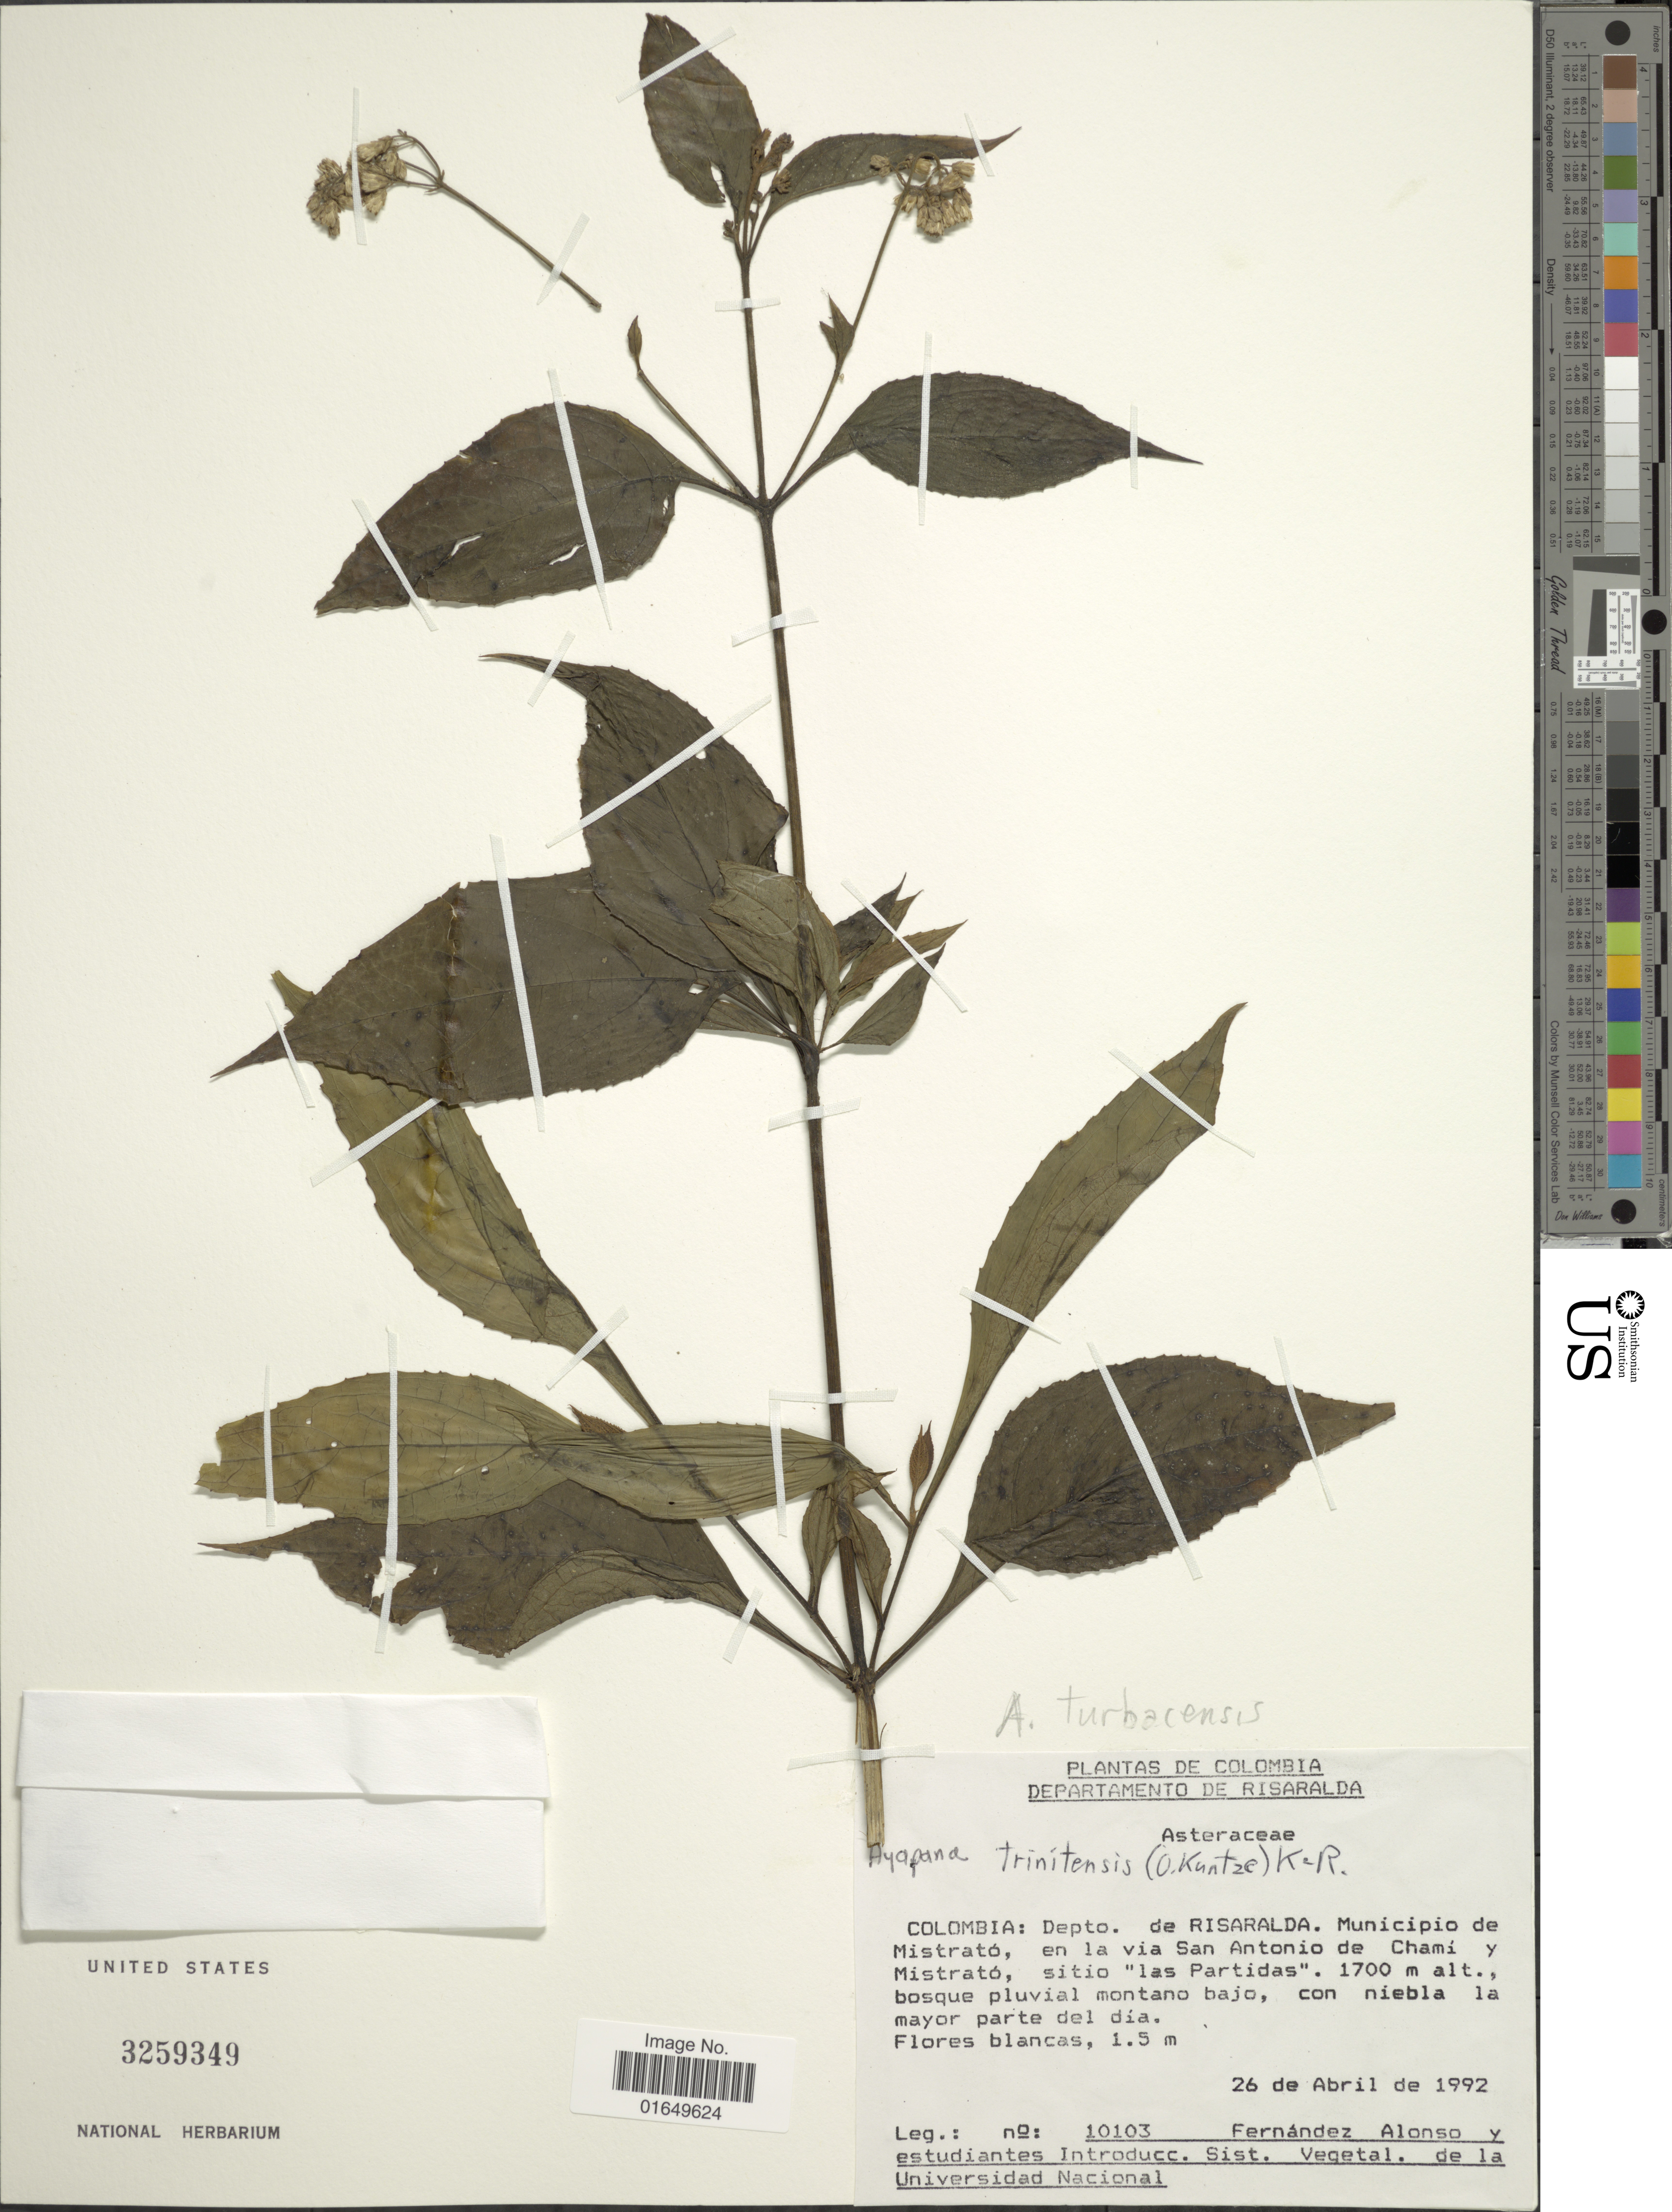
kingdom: Plantae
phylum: Tracheophyta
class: Magnoliopsida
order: Asterales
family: Asteraceae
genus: Ayapana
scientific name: Ayapana turbacensis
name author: (Hieron.) R.M. King & H. Rob.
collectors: F. Alonso & Estudiantes Introducc. Sist. Vegetal. de la Universidad Nacional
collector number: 10103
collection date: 1992-04-26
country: Colombia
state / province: Risaralda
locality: Municipio de Mistrató, en la via San Antonio de Chamí y Mistrató, sitio "las Partidas"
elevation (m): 1700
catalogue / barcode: US 3259349